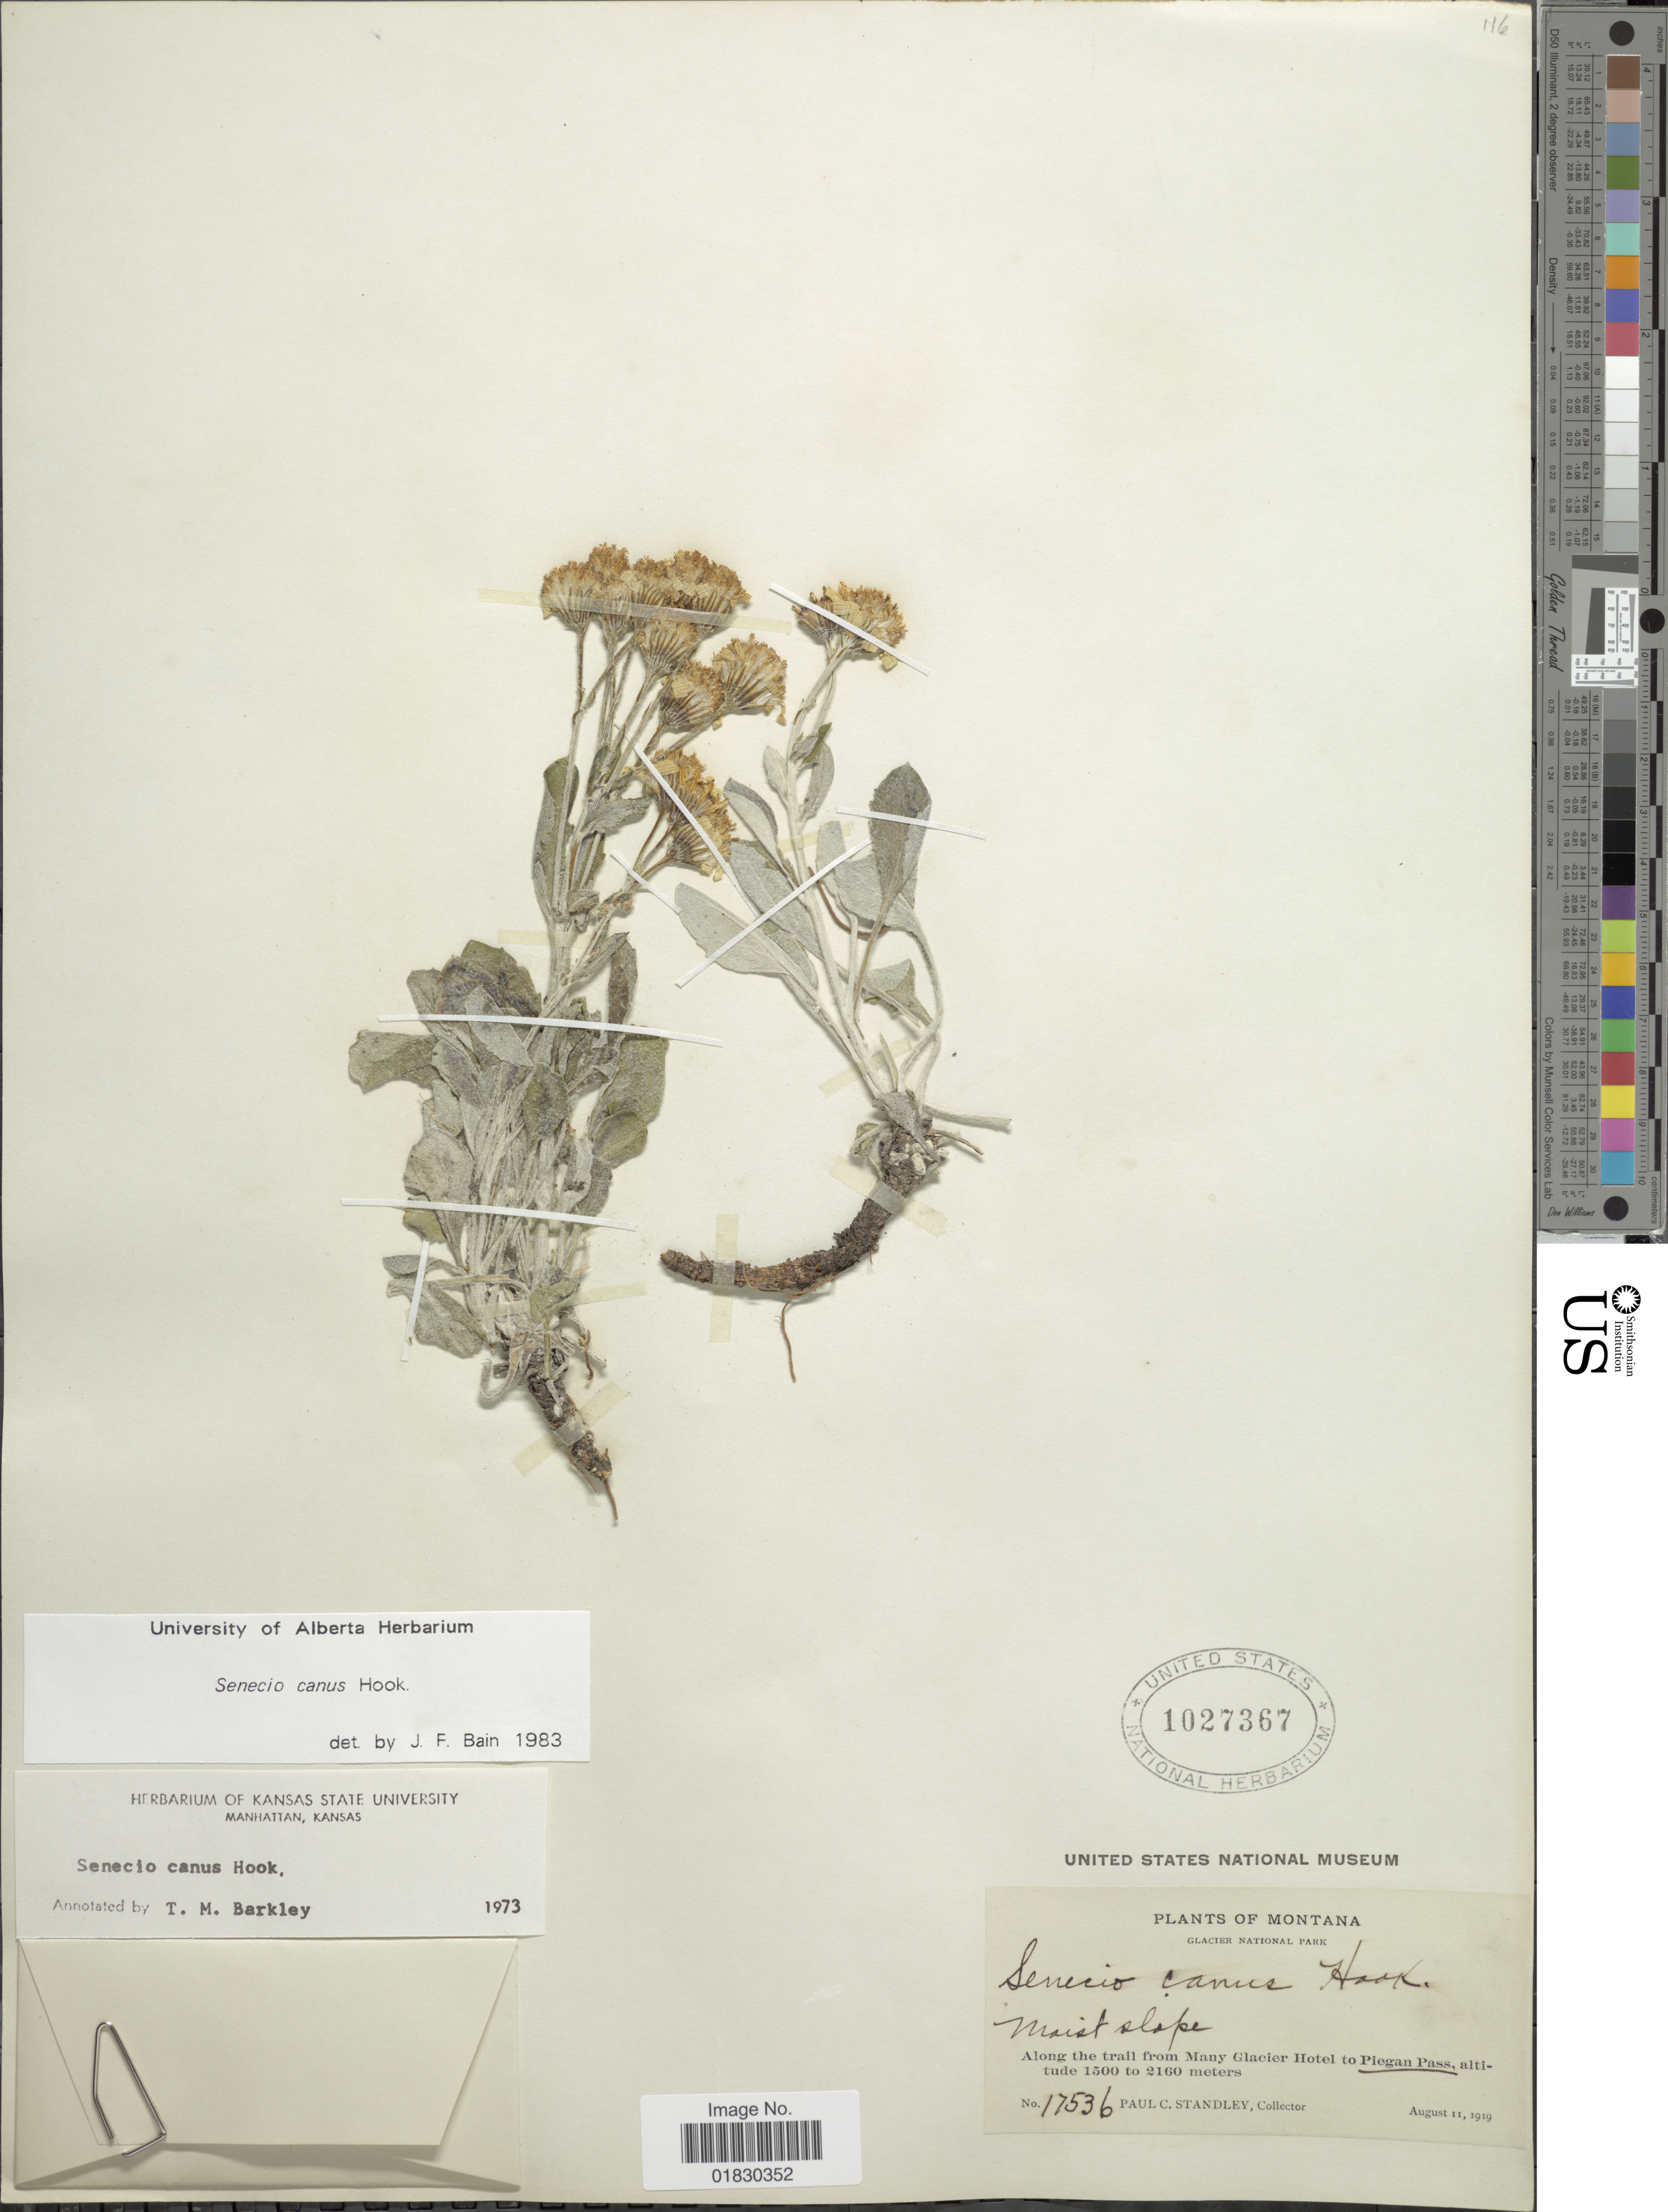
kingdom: Plantae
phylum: Tracheophyta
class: Magnoliopsida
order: Asterales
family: Asteraceae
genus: Packera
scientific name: Packera cana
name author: (Hook.) W.A. Weber & Á. Löve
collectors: P. C. Standley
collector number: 17536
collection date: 1919-08-11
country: United States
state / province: Montana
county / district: Glacier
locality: Glacier National Park, along the trail from Many Glacier Hotel to Piegan Pass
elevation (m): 1500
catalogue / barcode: US 1027367